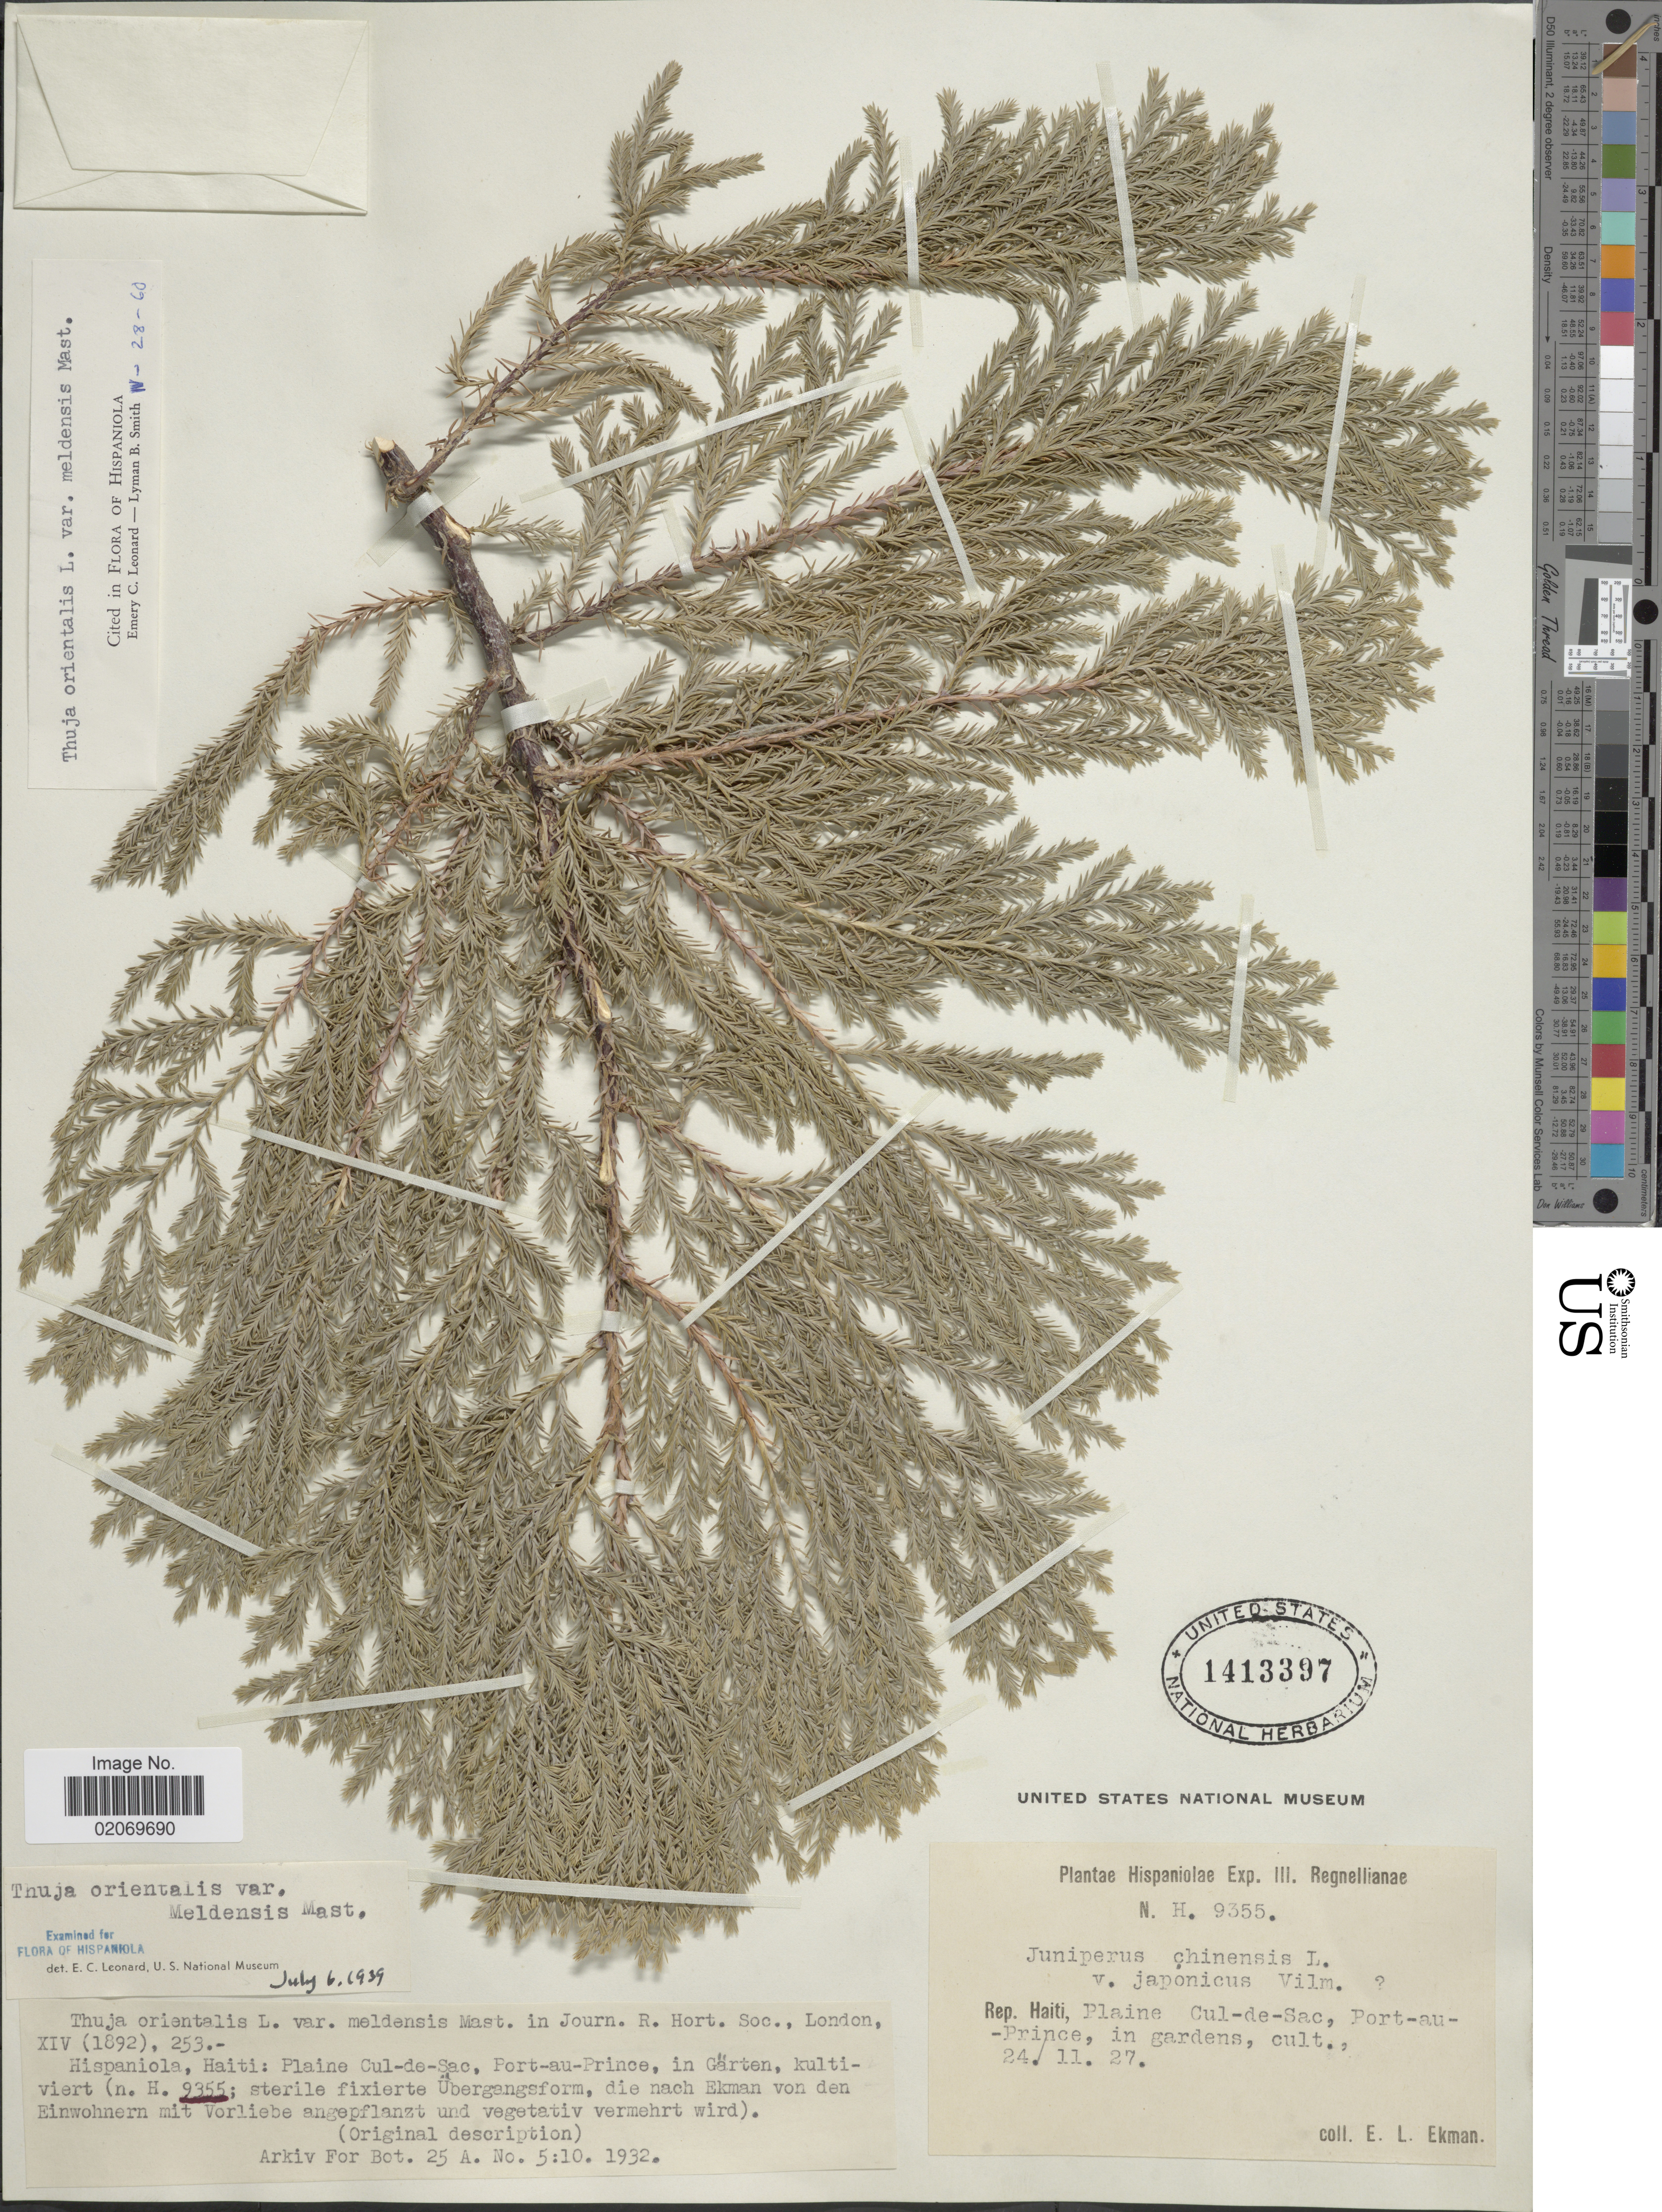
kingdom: Plantae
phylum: Tracheophyta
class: Pinopsida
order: Pinales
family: Cupressaceae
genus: Thuja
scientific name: Thuja orientalis var. meldensis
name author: Mast.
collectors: E. L. Ekman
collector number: H. 9355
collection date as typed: Transcribed d/m/y: 24/11/27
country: Haiti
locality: Hispaniolae, Rep. Haiti, Plaine Cul-de-Sac, Port-au-Prince, in gardens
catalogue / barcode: US 1413397